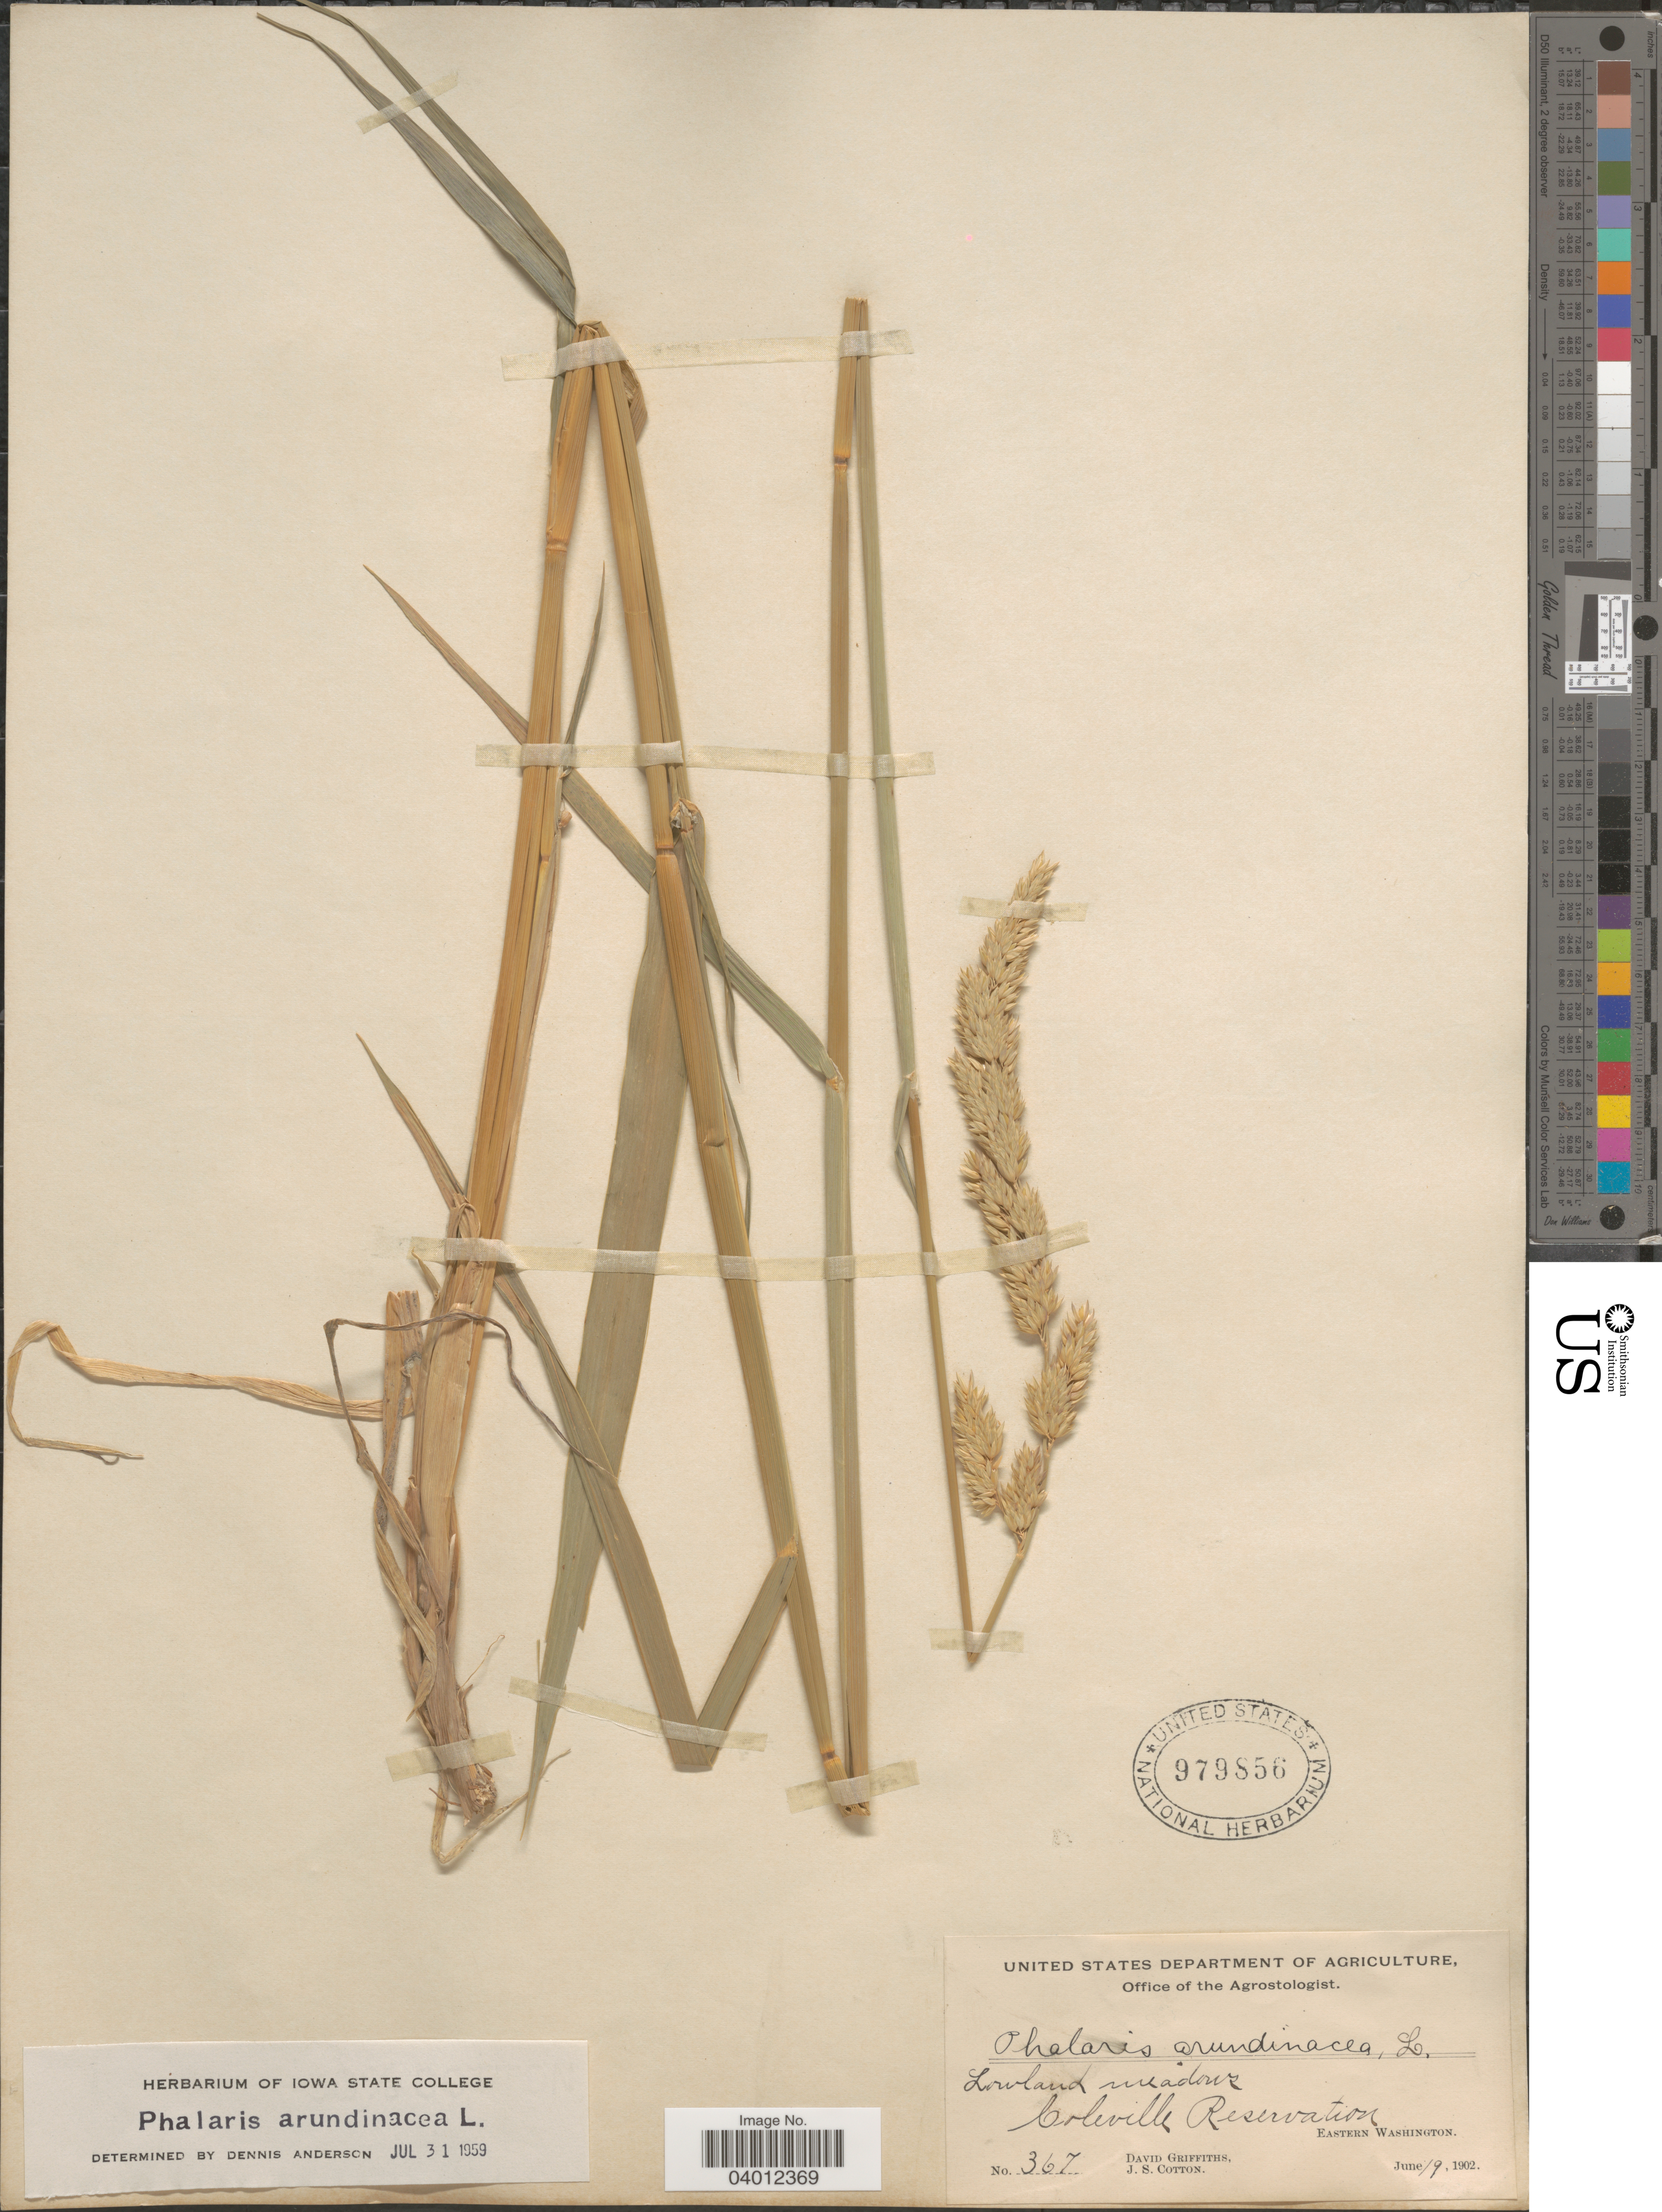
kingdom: Plantae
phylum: Tracheophyta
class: Liliopsida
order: Poales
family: Poaceae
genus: Phalaris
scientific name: Phalaris arundinacea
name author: L.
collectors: D. Griffiths & J. S. Cotton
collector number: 367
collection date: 1902-06-19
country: United States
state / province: Washington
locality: Lowland meadows. Coleville Reservation. Eastern Washington.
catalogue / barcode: US 979856